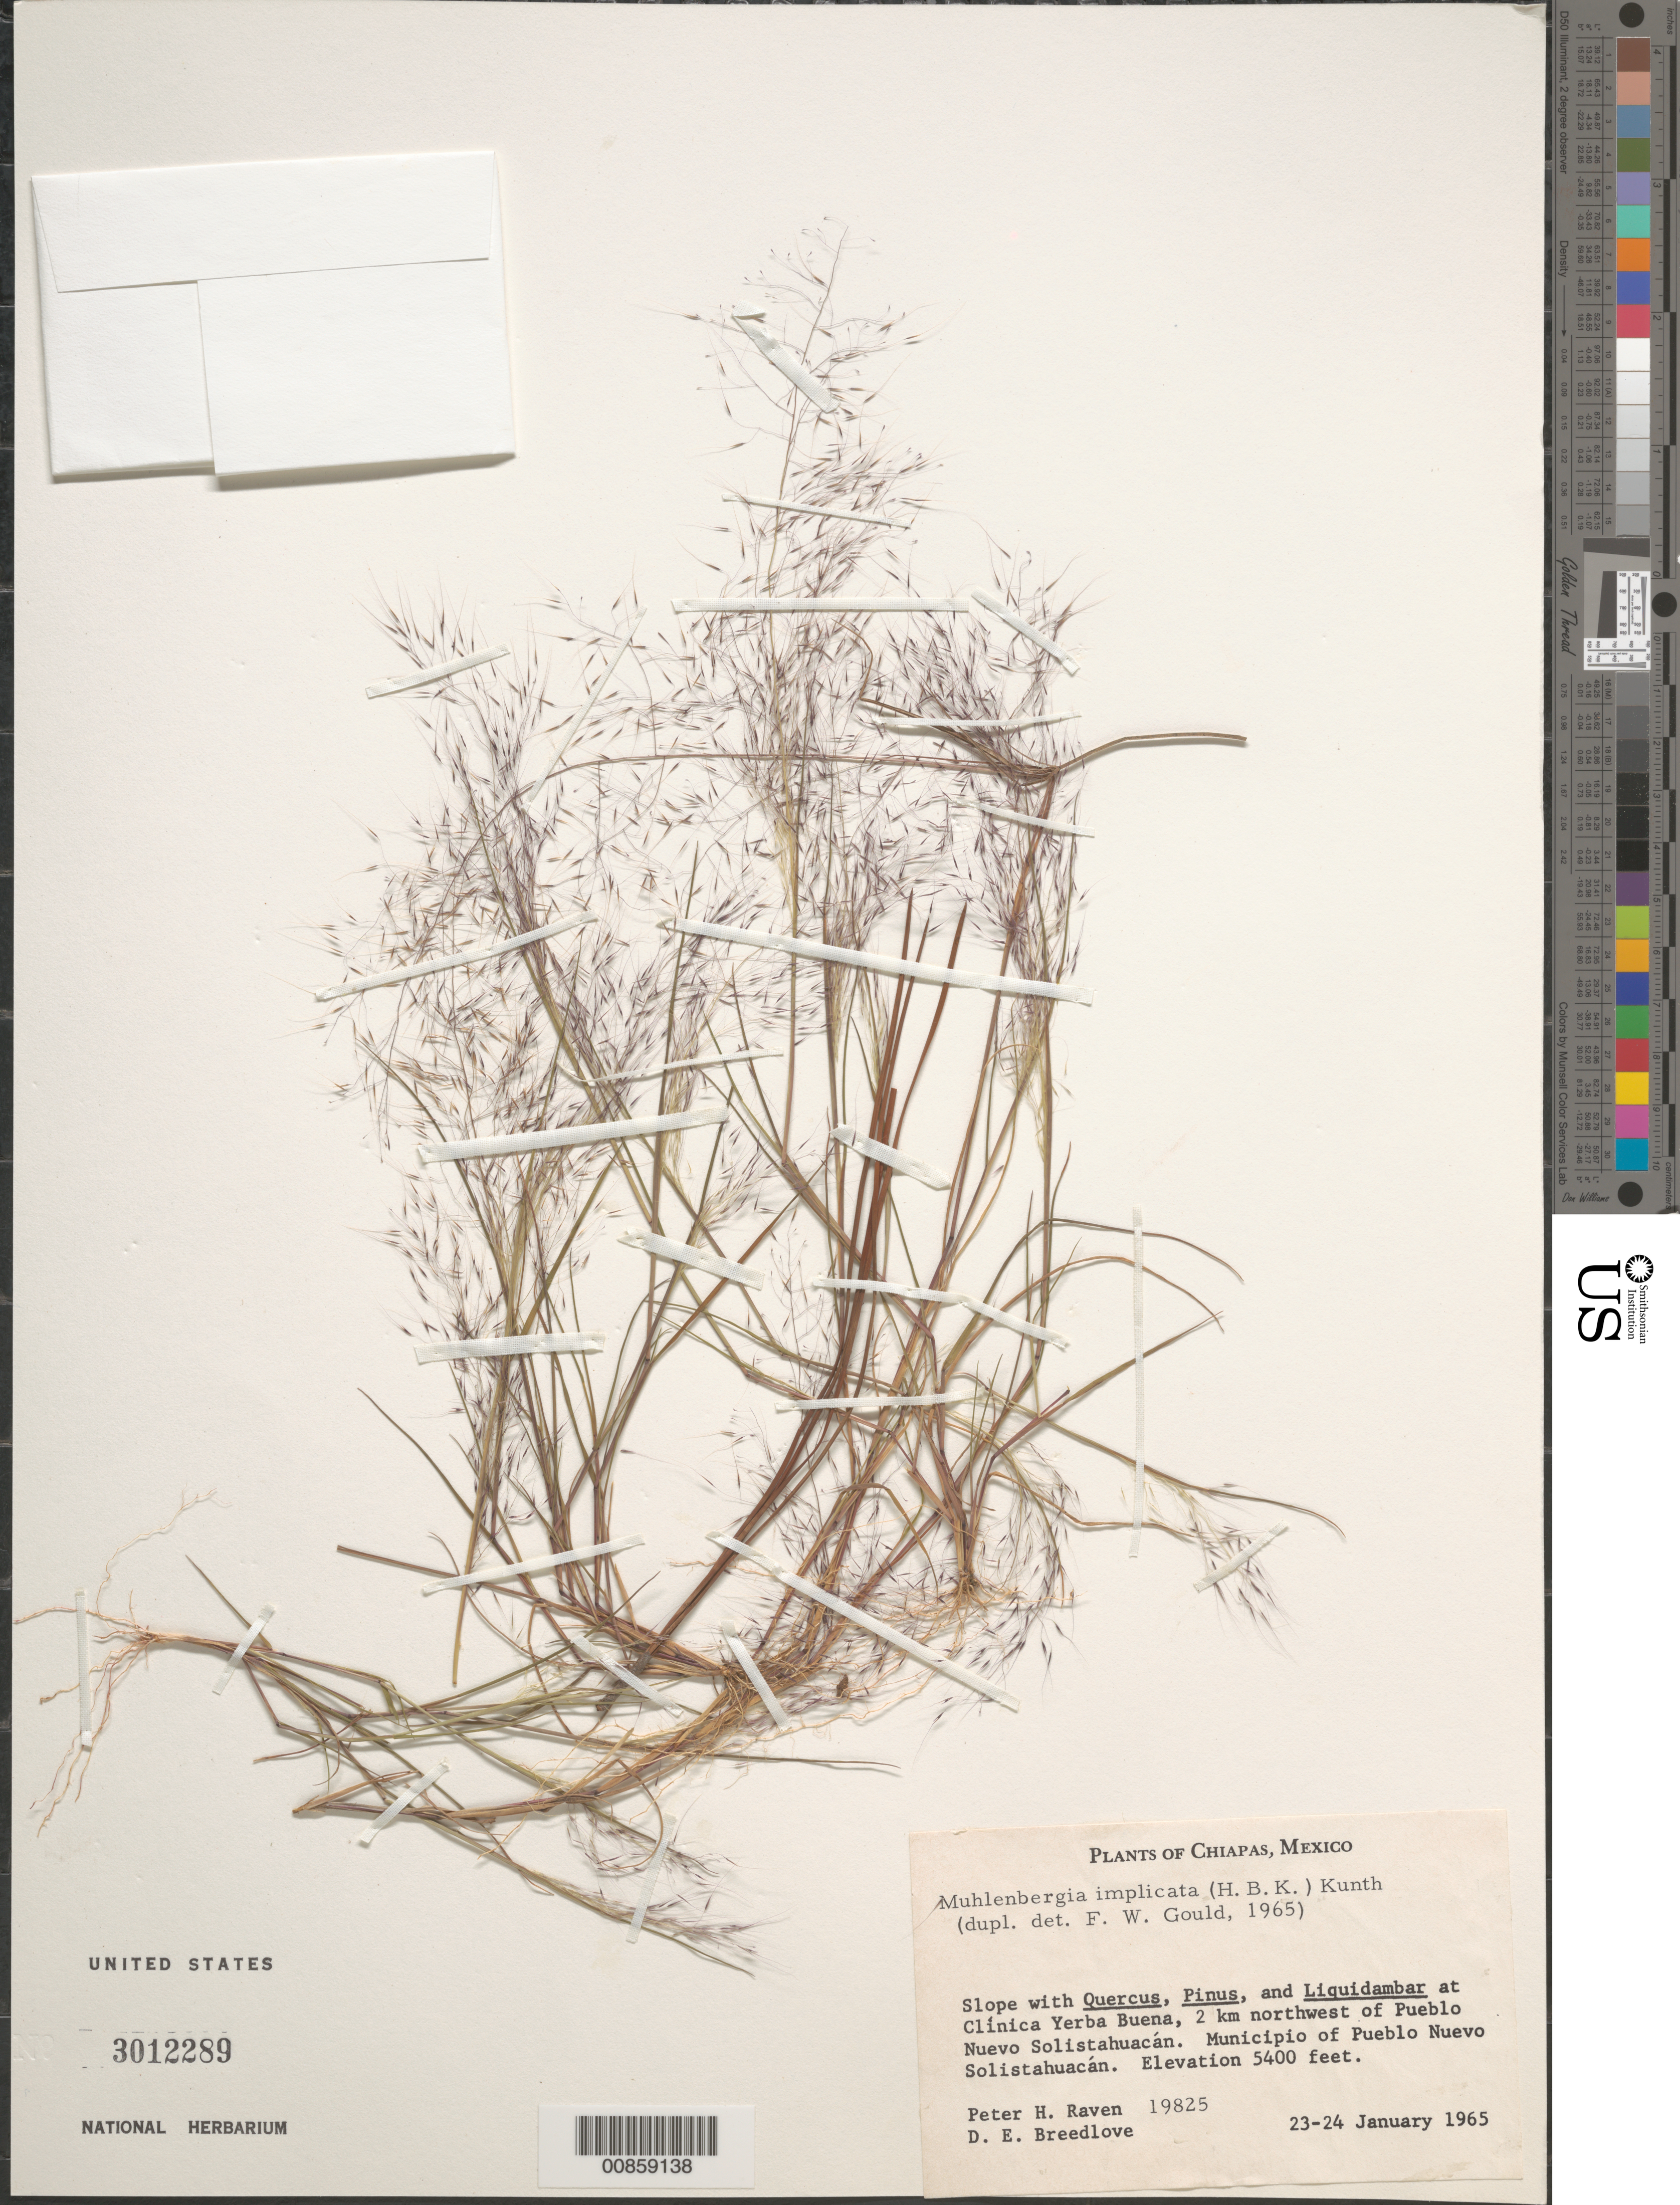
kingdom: Plantae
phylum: Tracheophyta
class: Liliopsida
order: Poales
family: Poaceae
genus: Muhlenbergia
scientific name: Muhlenbergia implicata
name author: (Kunth) Trin.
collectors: D. E. Breedlove & P. Raven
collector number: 19825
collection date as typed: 23 Jan 1965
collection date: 1965-01-23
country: Mexico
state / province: Durango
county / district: Pueblo Nuevo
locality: Clínica Yerbabuena, 2 km NW of Pueblo Nuevo Solistahuacán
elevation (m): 1800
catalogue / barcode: US 3012289